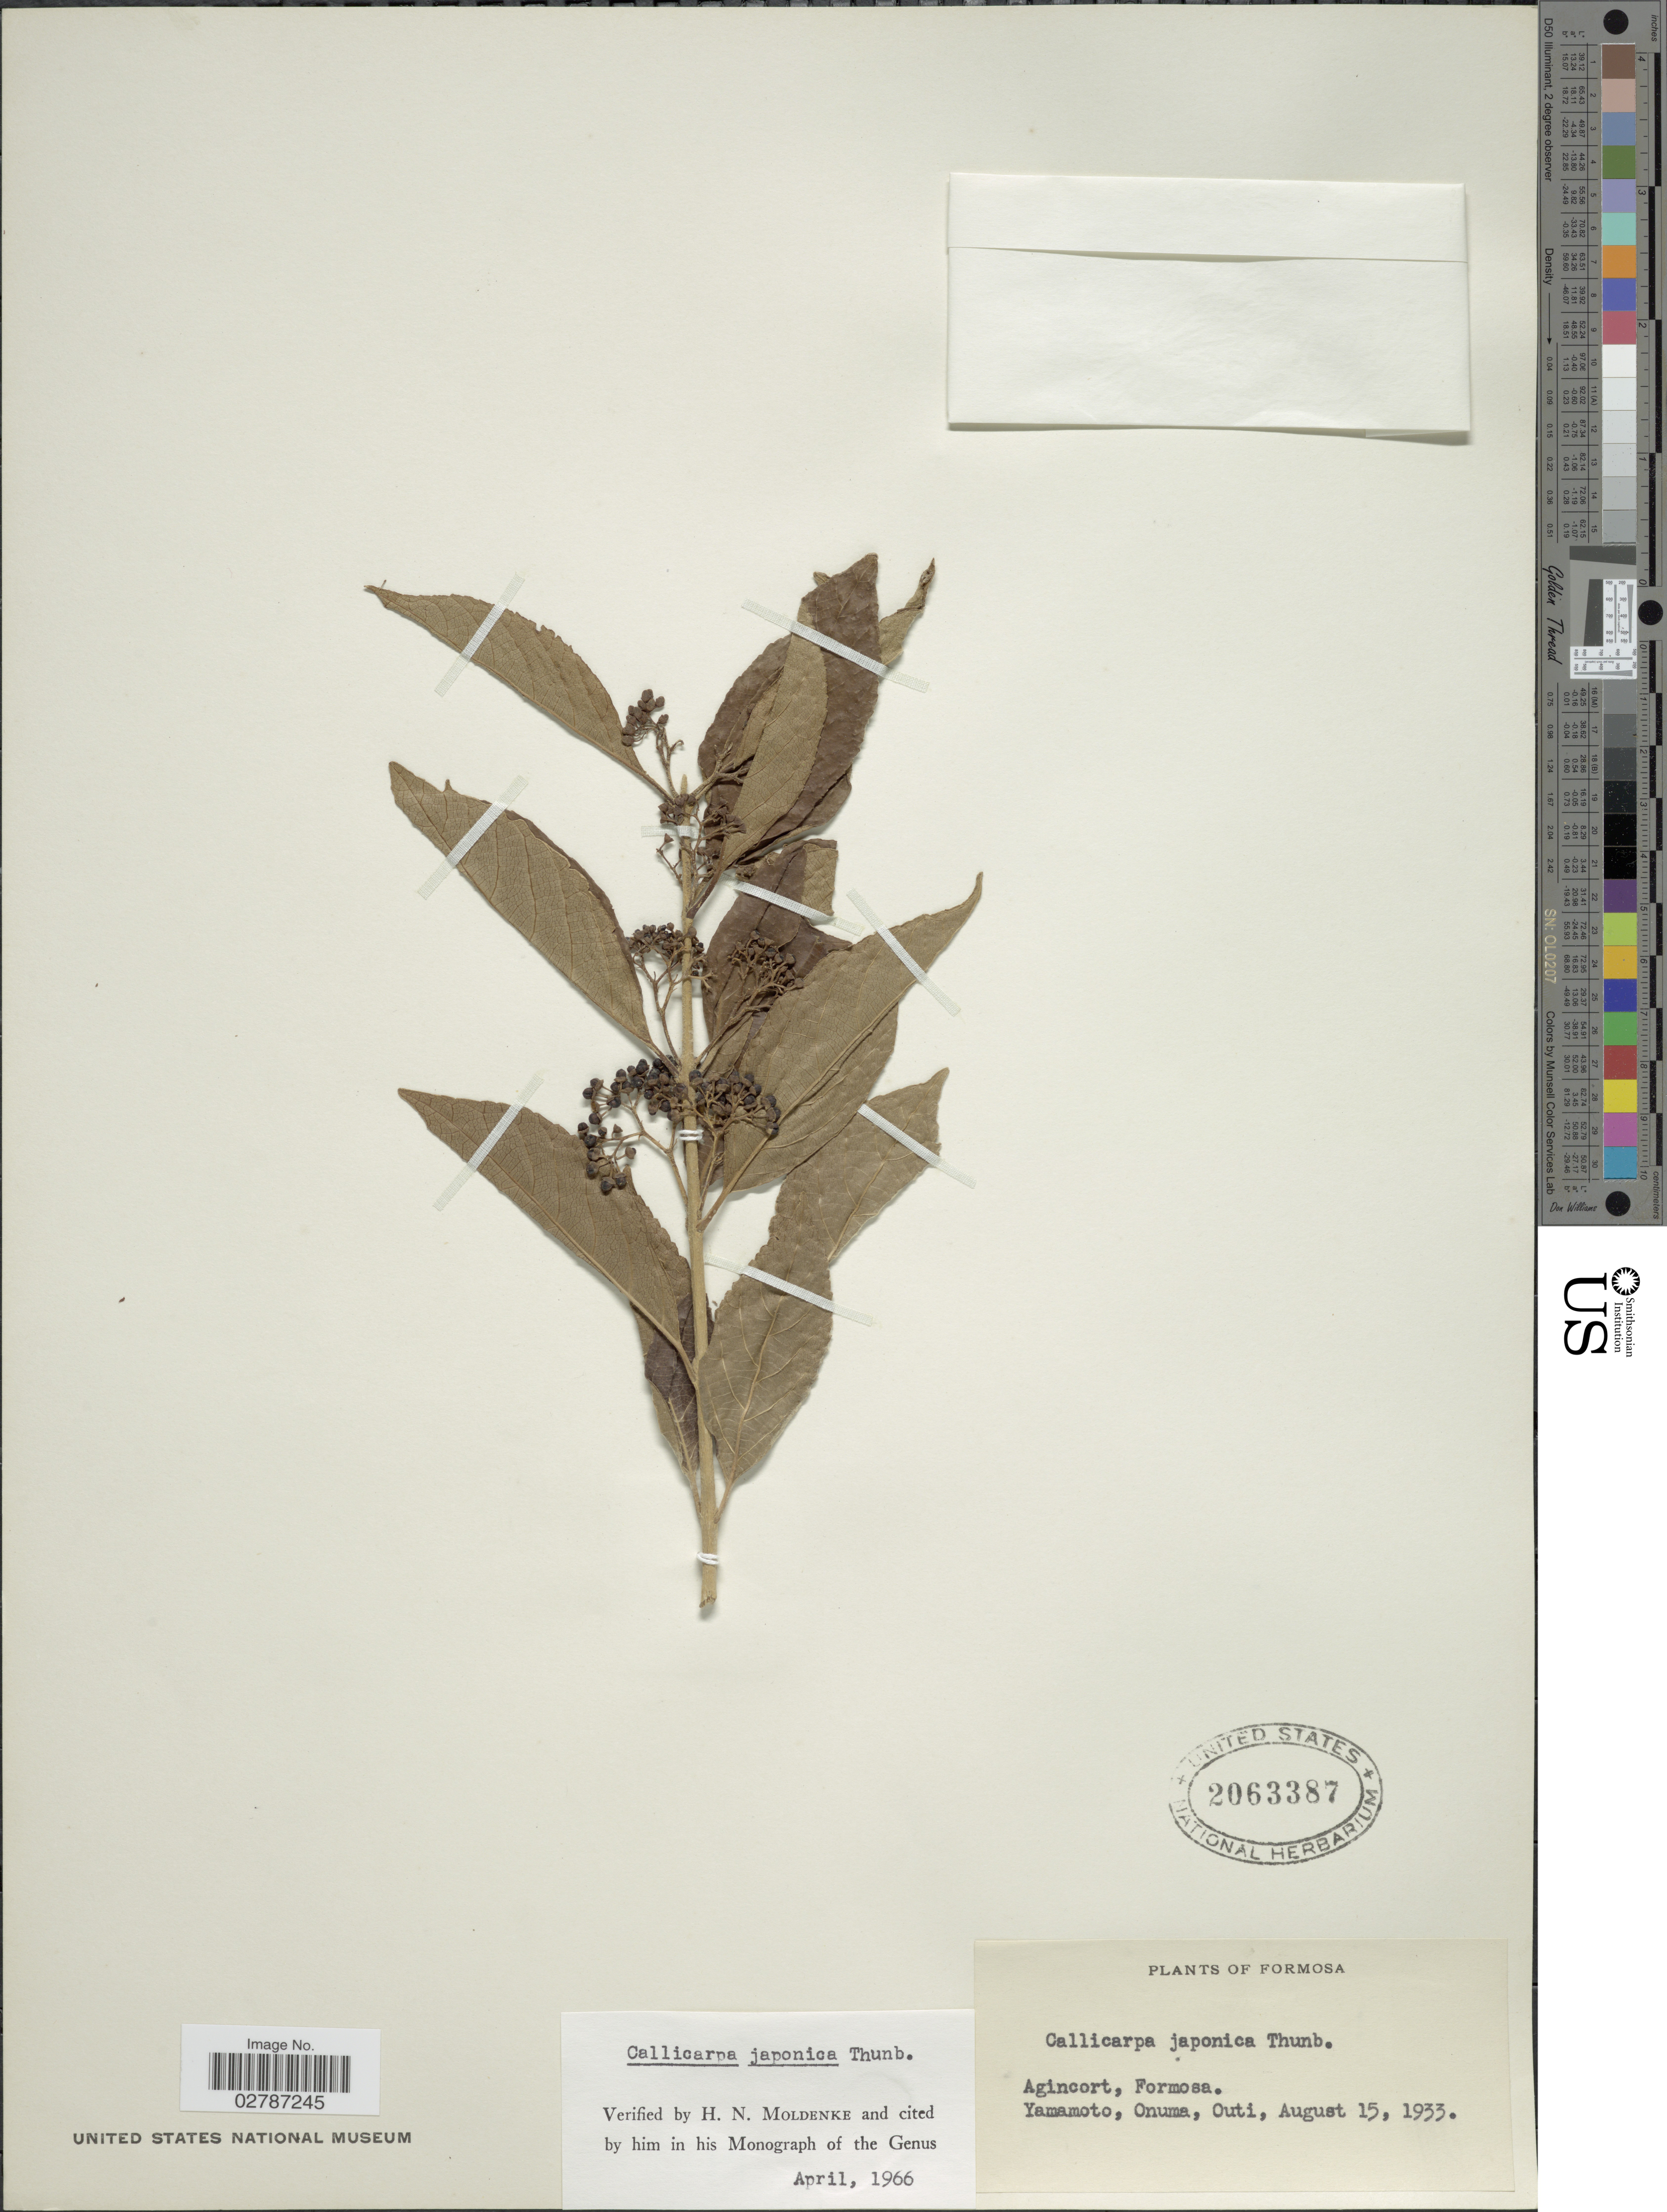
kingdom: Plantae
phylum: Tracheophyta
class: Magnoliopsida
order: Lamiales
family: Lamiaceae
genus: Callicarpa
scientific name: Callicarpa japonica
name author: Thunb.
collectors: Yamamoto, Onuma & Outi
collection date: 1933-08-15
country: Taiwan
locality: Agincort, Formosa.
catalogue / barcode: US 2063387